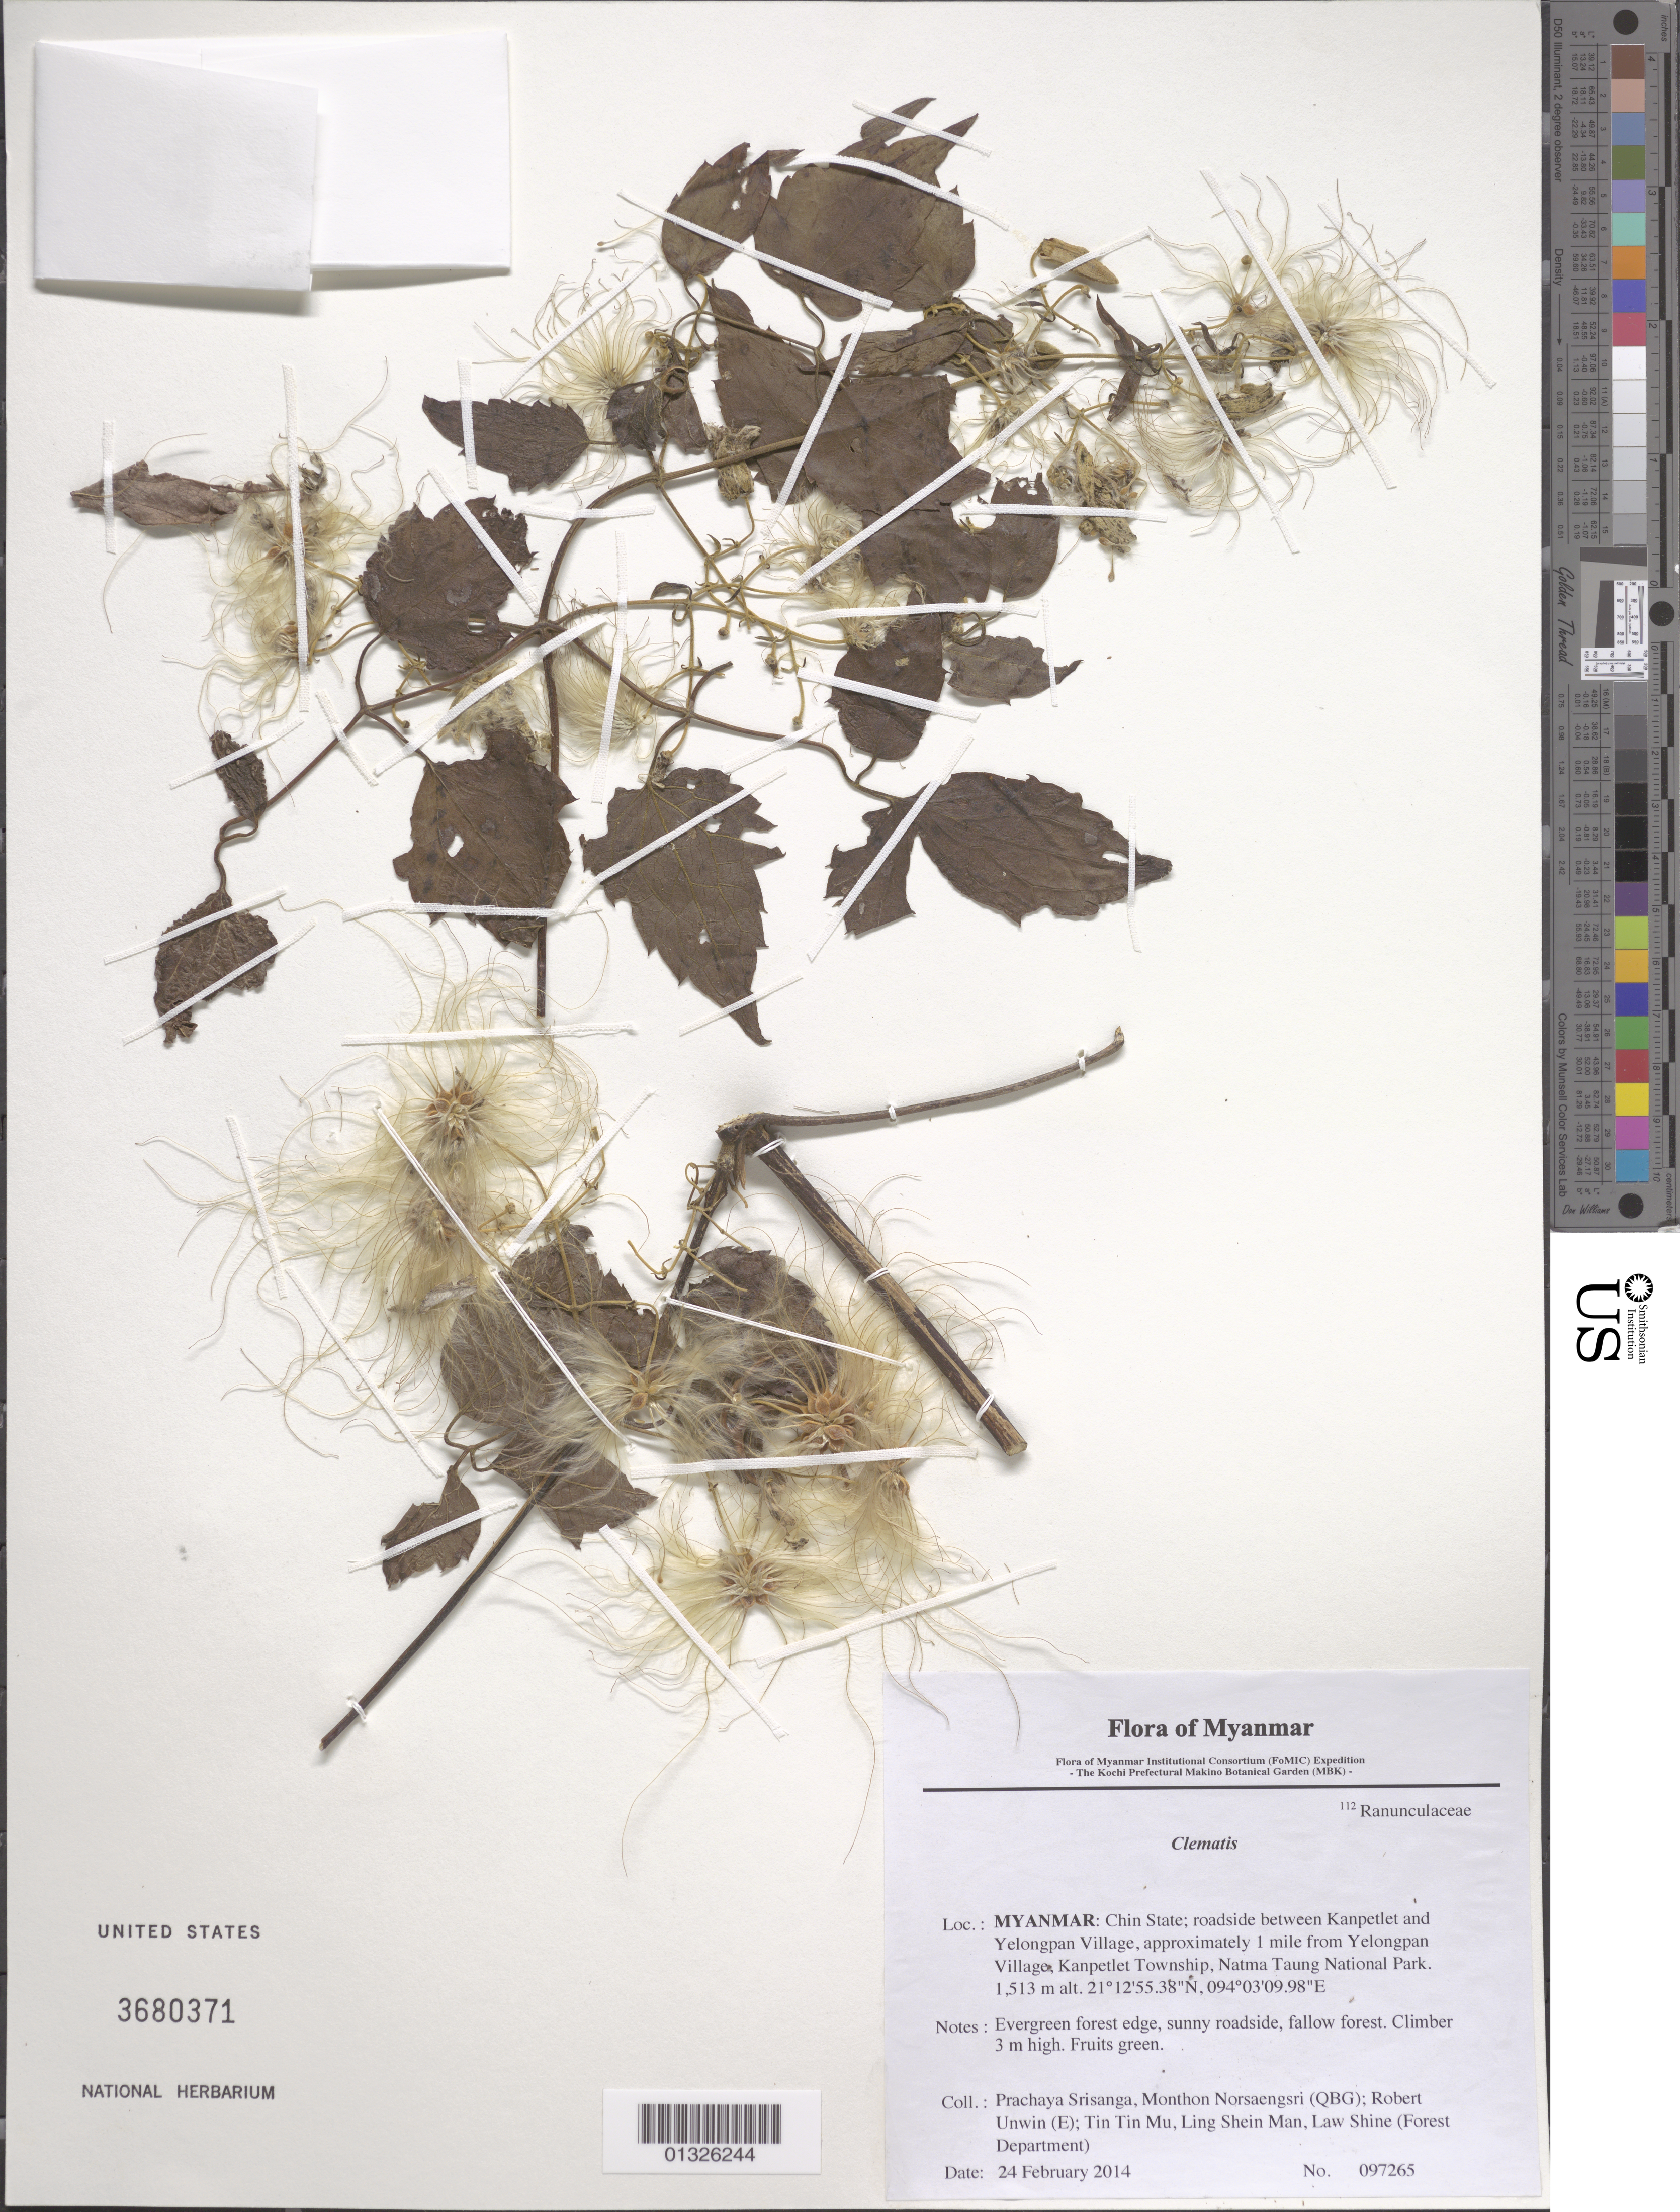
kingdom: Plantae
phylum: Tracheophyta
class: Magnoliopsida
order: Ranunculales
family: Ranunculaceae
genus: Clematis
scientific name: Clematis sp.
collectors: P. Srisanga, M. Norsaengsri, R. Unwin, Tin Tin Mu, Ling Shein Man & L. Shine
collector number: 97265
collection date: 2014-02-24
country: Myanmar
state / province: Chin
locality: Roadside between Kanpetlet and Yelongpan Village, approximately 1 mile from Yelongpan Village, Kanpetlet Township, Natma Taung National Park.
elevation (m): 1513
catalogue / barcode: US 3680371